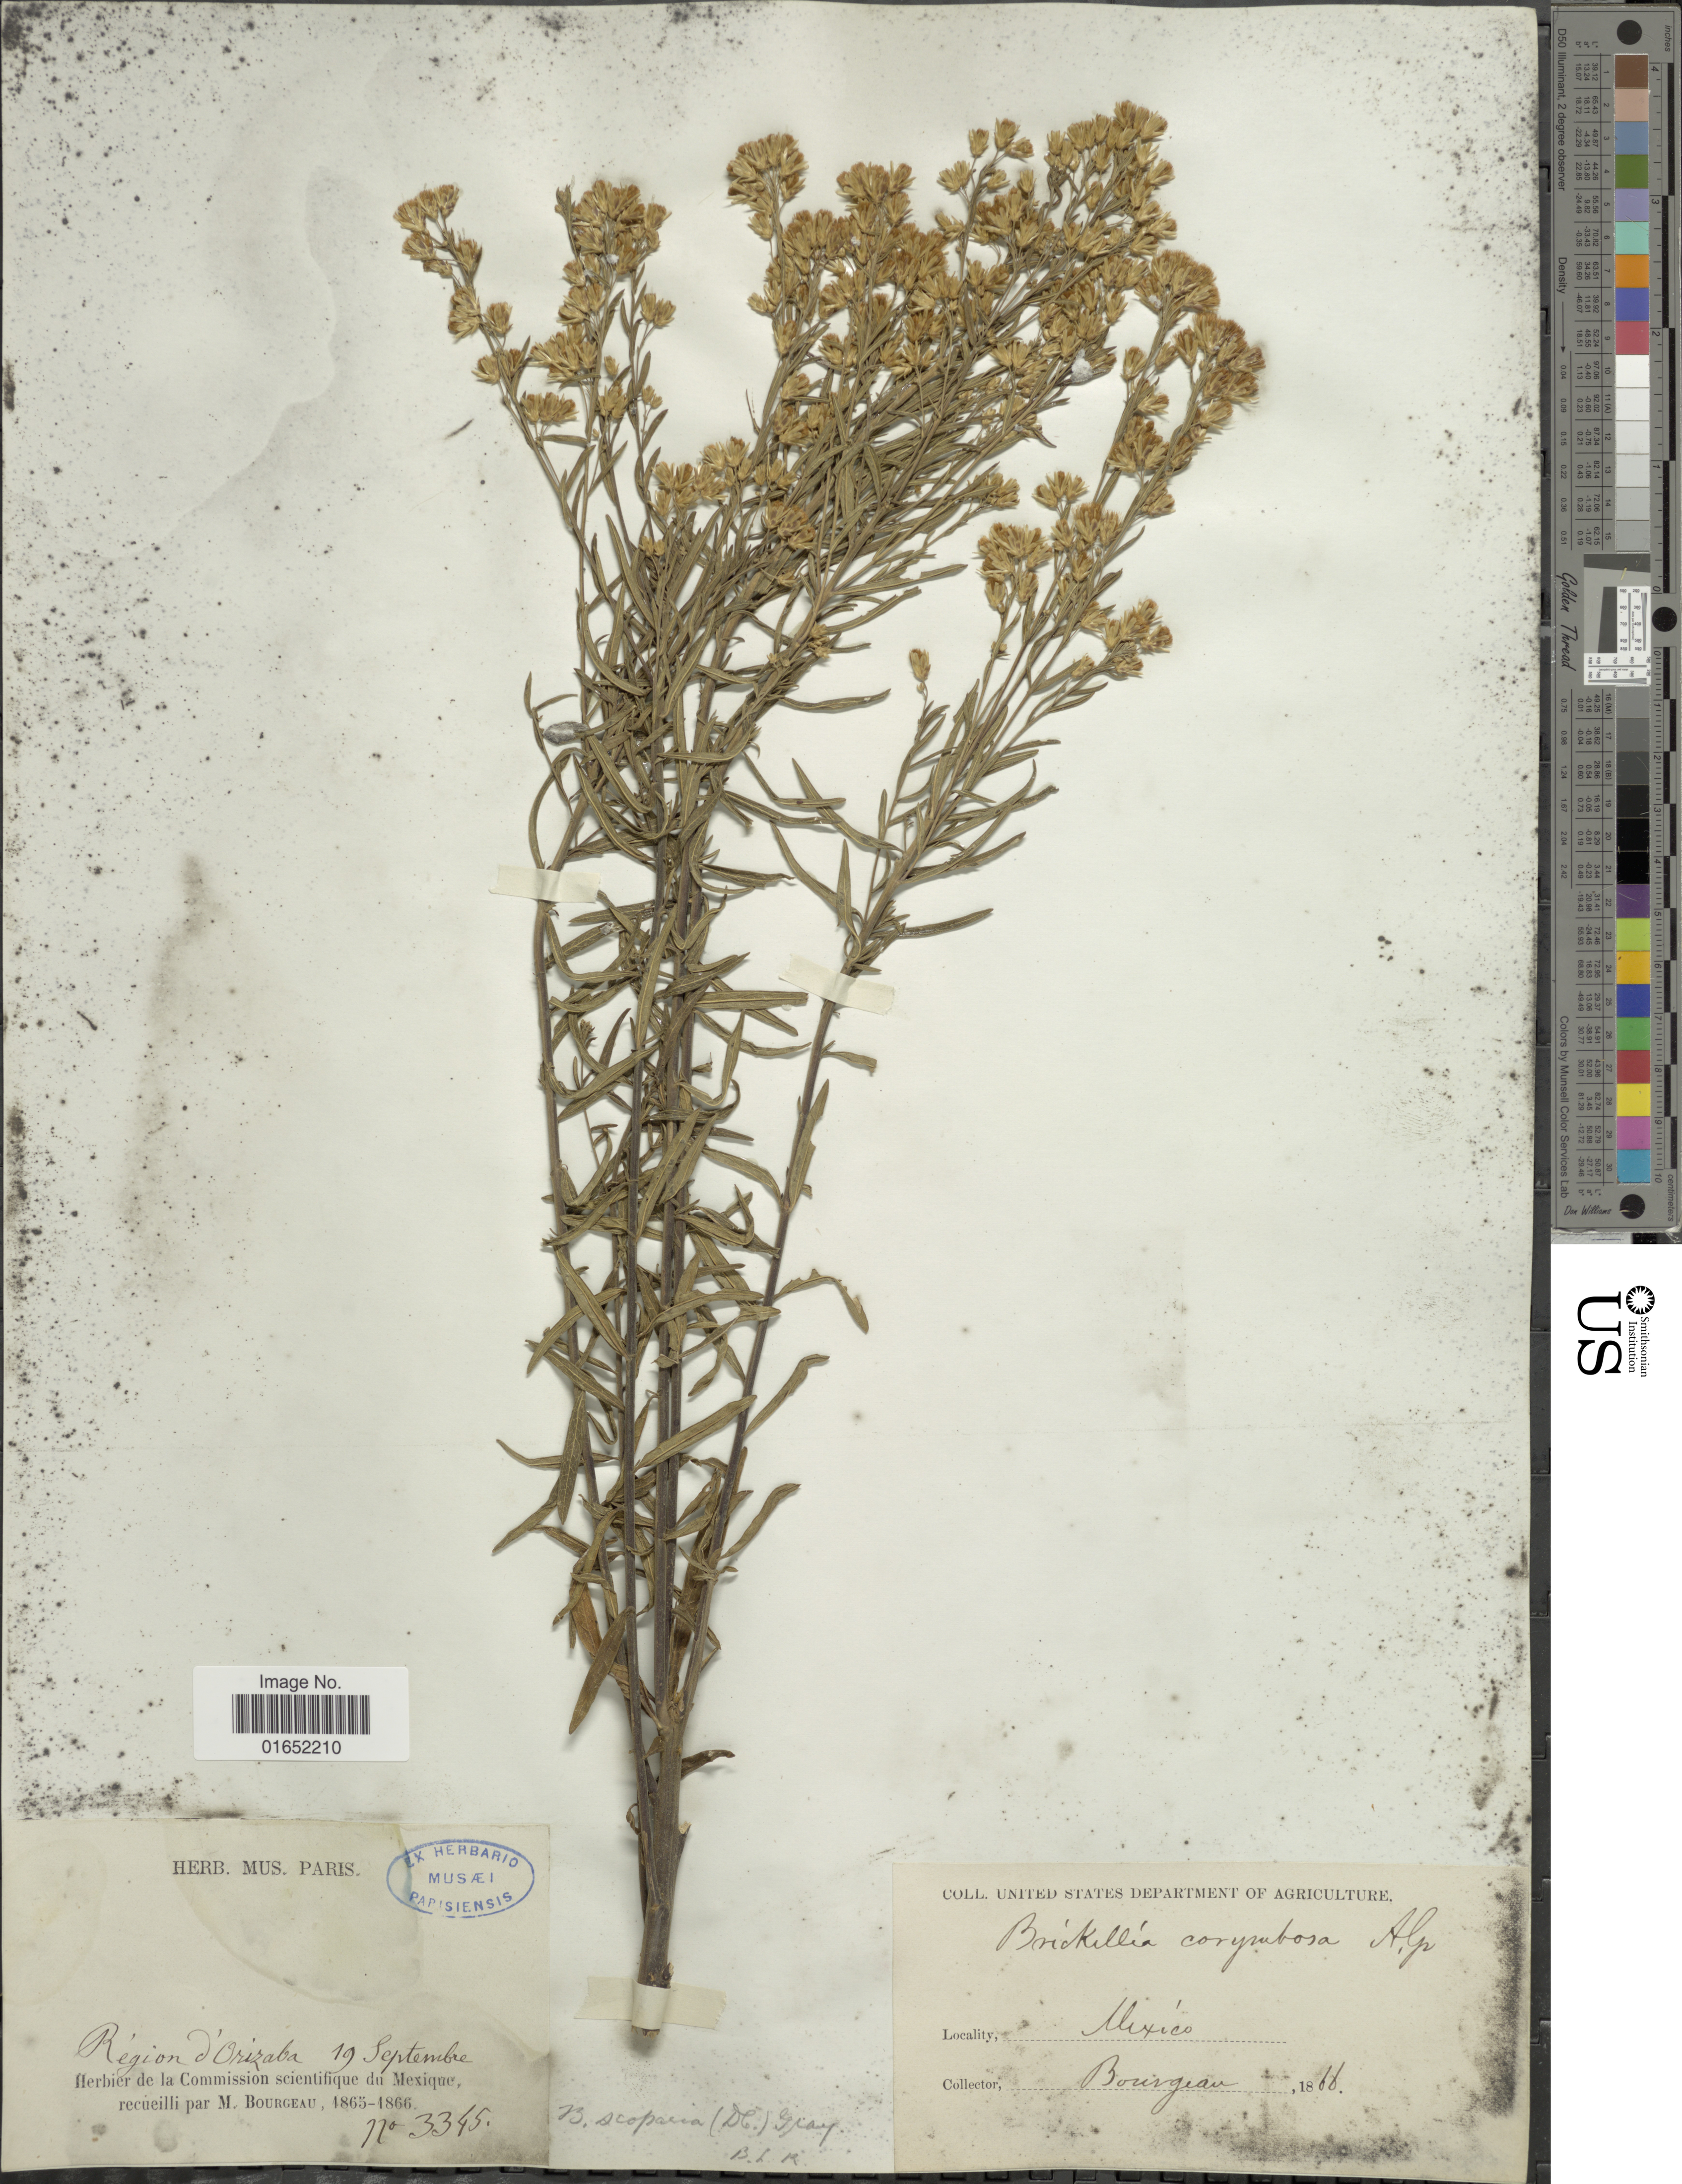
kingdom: Plantae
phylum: Tracheophyta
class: Magnoliopsida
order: Asterales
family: Asteraceae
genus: Brickellia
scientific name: Brickellia scoparia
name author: (DC.) A. Gray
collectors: -. Bourgeau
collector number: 3345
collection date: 1866-09-19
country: Mexico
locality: Region d'Orizaba